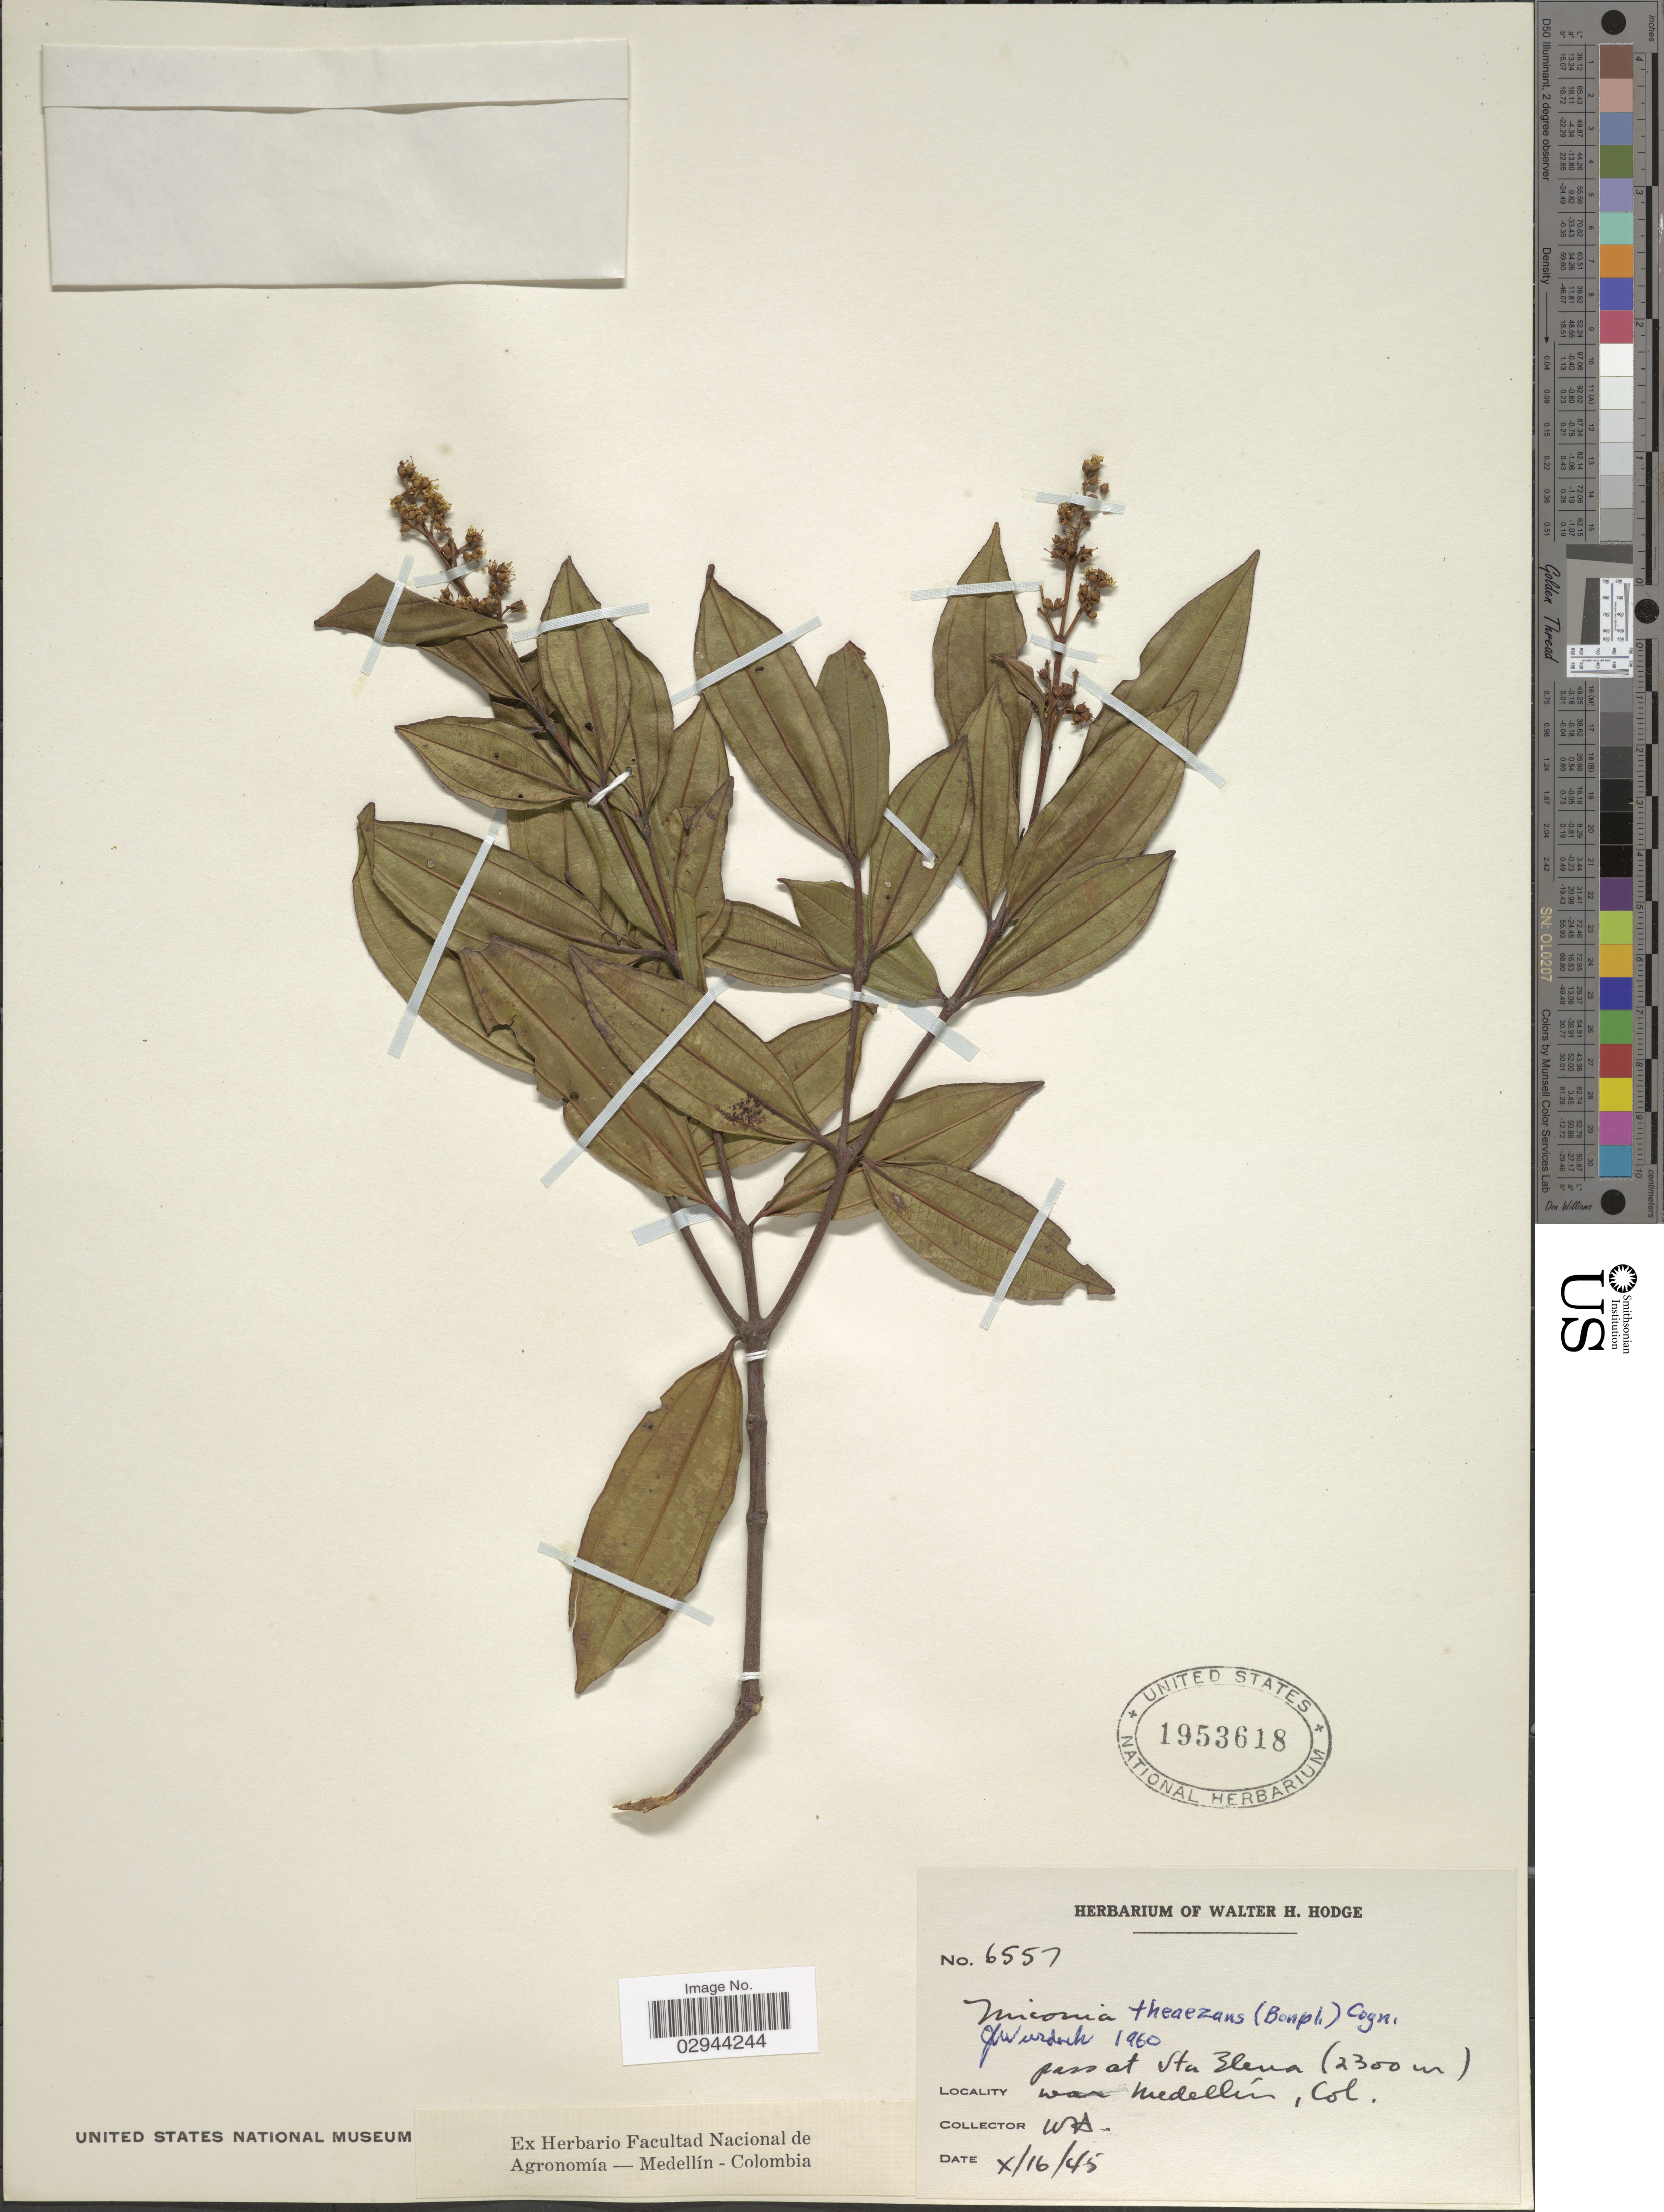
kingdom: Plantae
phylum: Tracheophyta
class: Magnoliopsida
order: Myrtales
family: Melastomataceae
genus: Miconia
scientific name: Miconia theizans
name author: (Bonpl.) Cogn.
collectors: W. Hodge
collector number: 6557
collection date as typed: Transcribed d/m/y: 16/10/45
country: Mexico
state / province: Colima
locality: Pass at Sta Elena, near Medellín.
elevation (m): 2300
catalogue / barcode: US 1953618